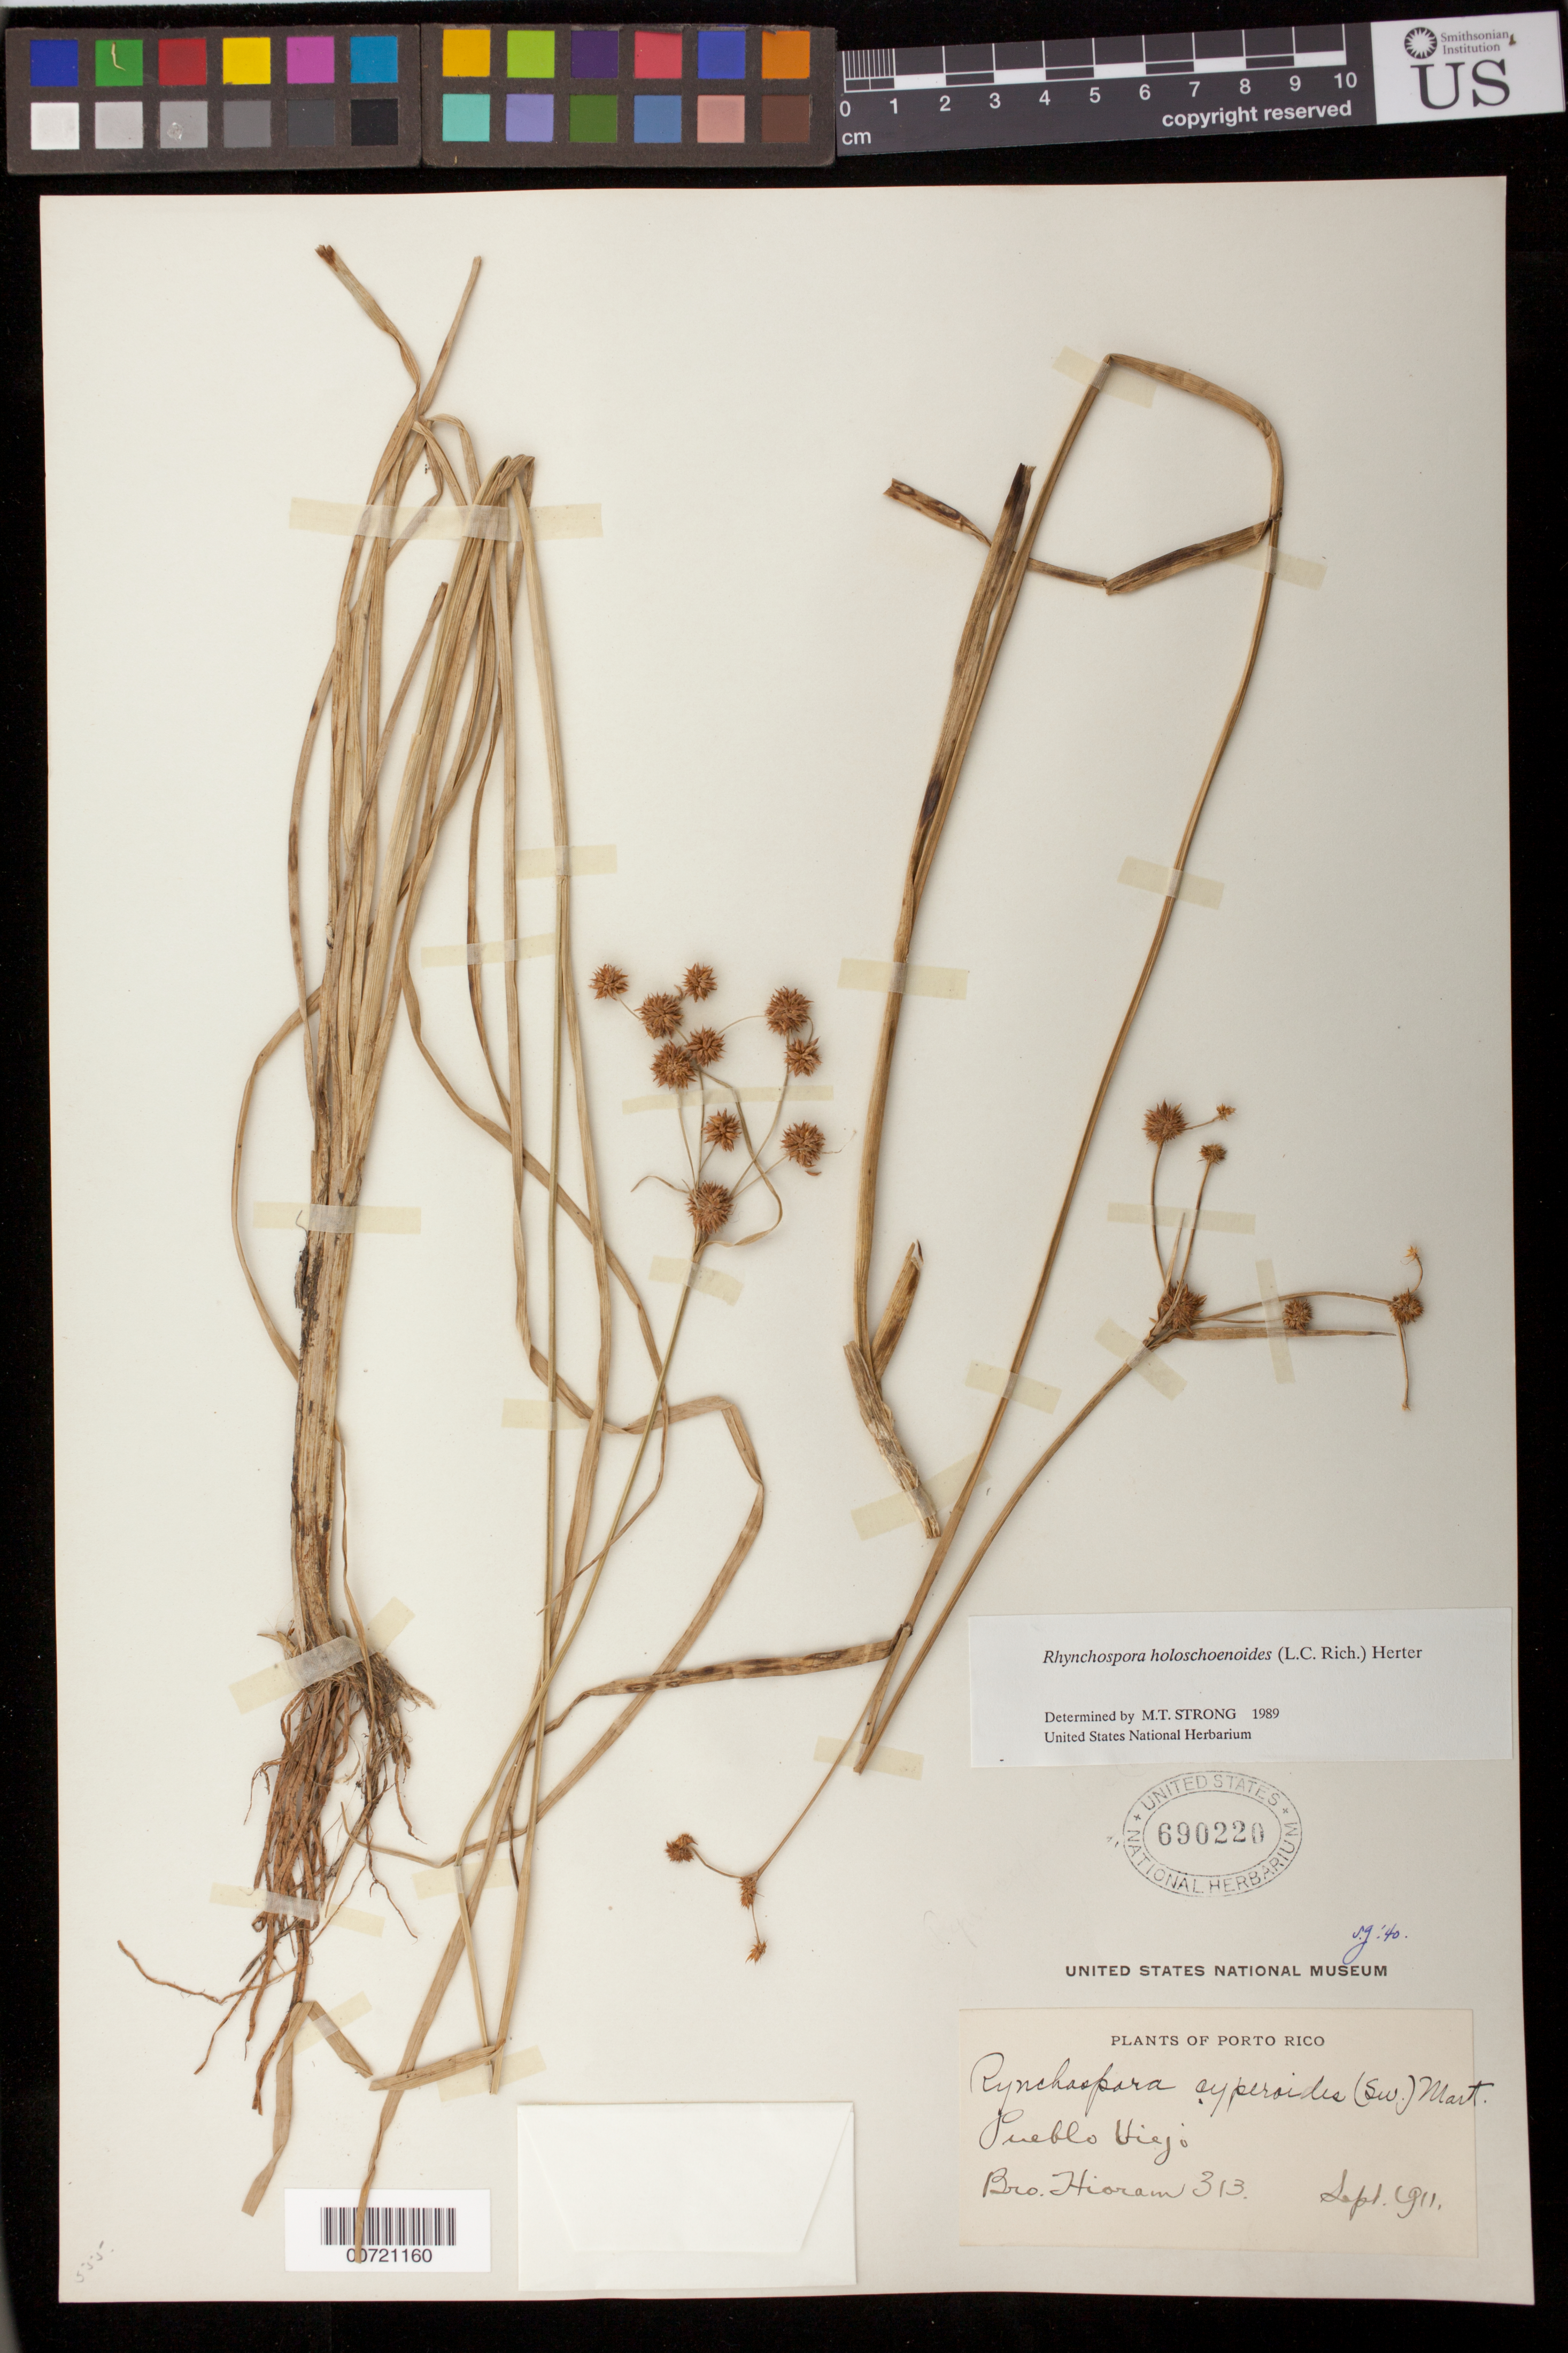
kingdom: Plantae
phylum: Tracheophyta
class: Liliopsida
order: Poales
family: Cyperaceae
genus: Rhynchospora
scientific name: Rhynchospora holoschoenoides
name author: (Rich.) Herter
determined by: Strong, M. T., (US), Smithsonian Institution - National Museum of Natural History (UNITED STATES)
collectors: Bro. Hioram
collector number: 313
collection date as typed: Sep 1911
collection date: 1911-09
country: Puerto Rico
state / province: Guaynabo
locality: Pueblo Viejo.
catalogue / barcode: US 690220